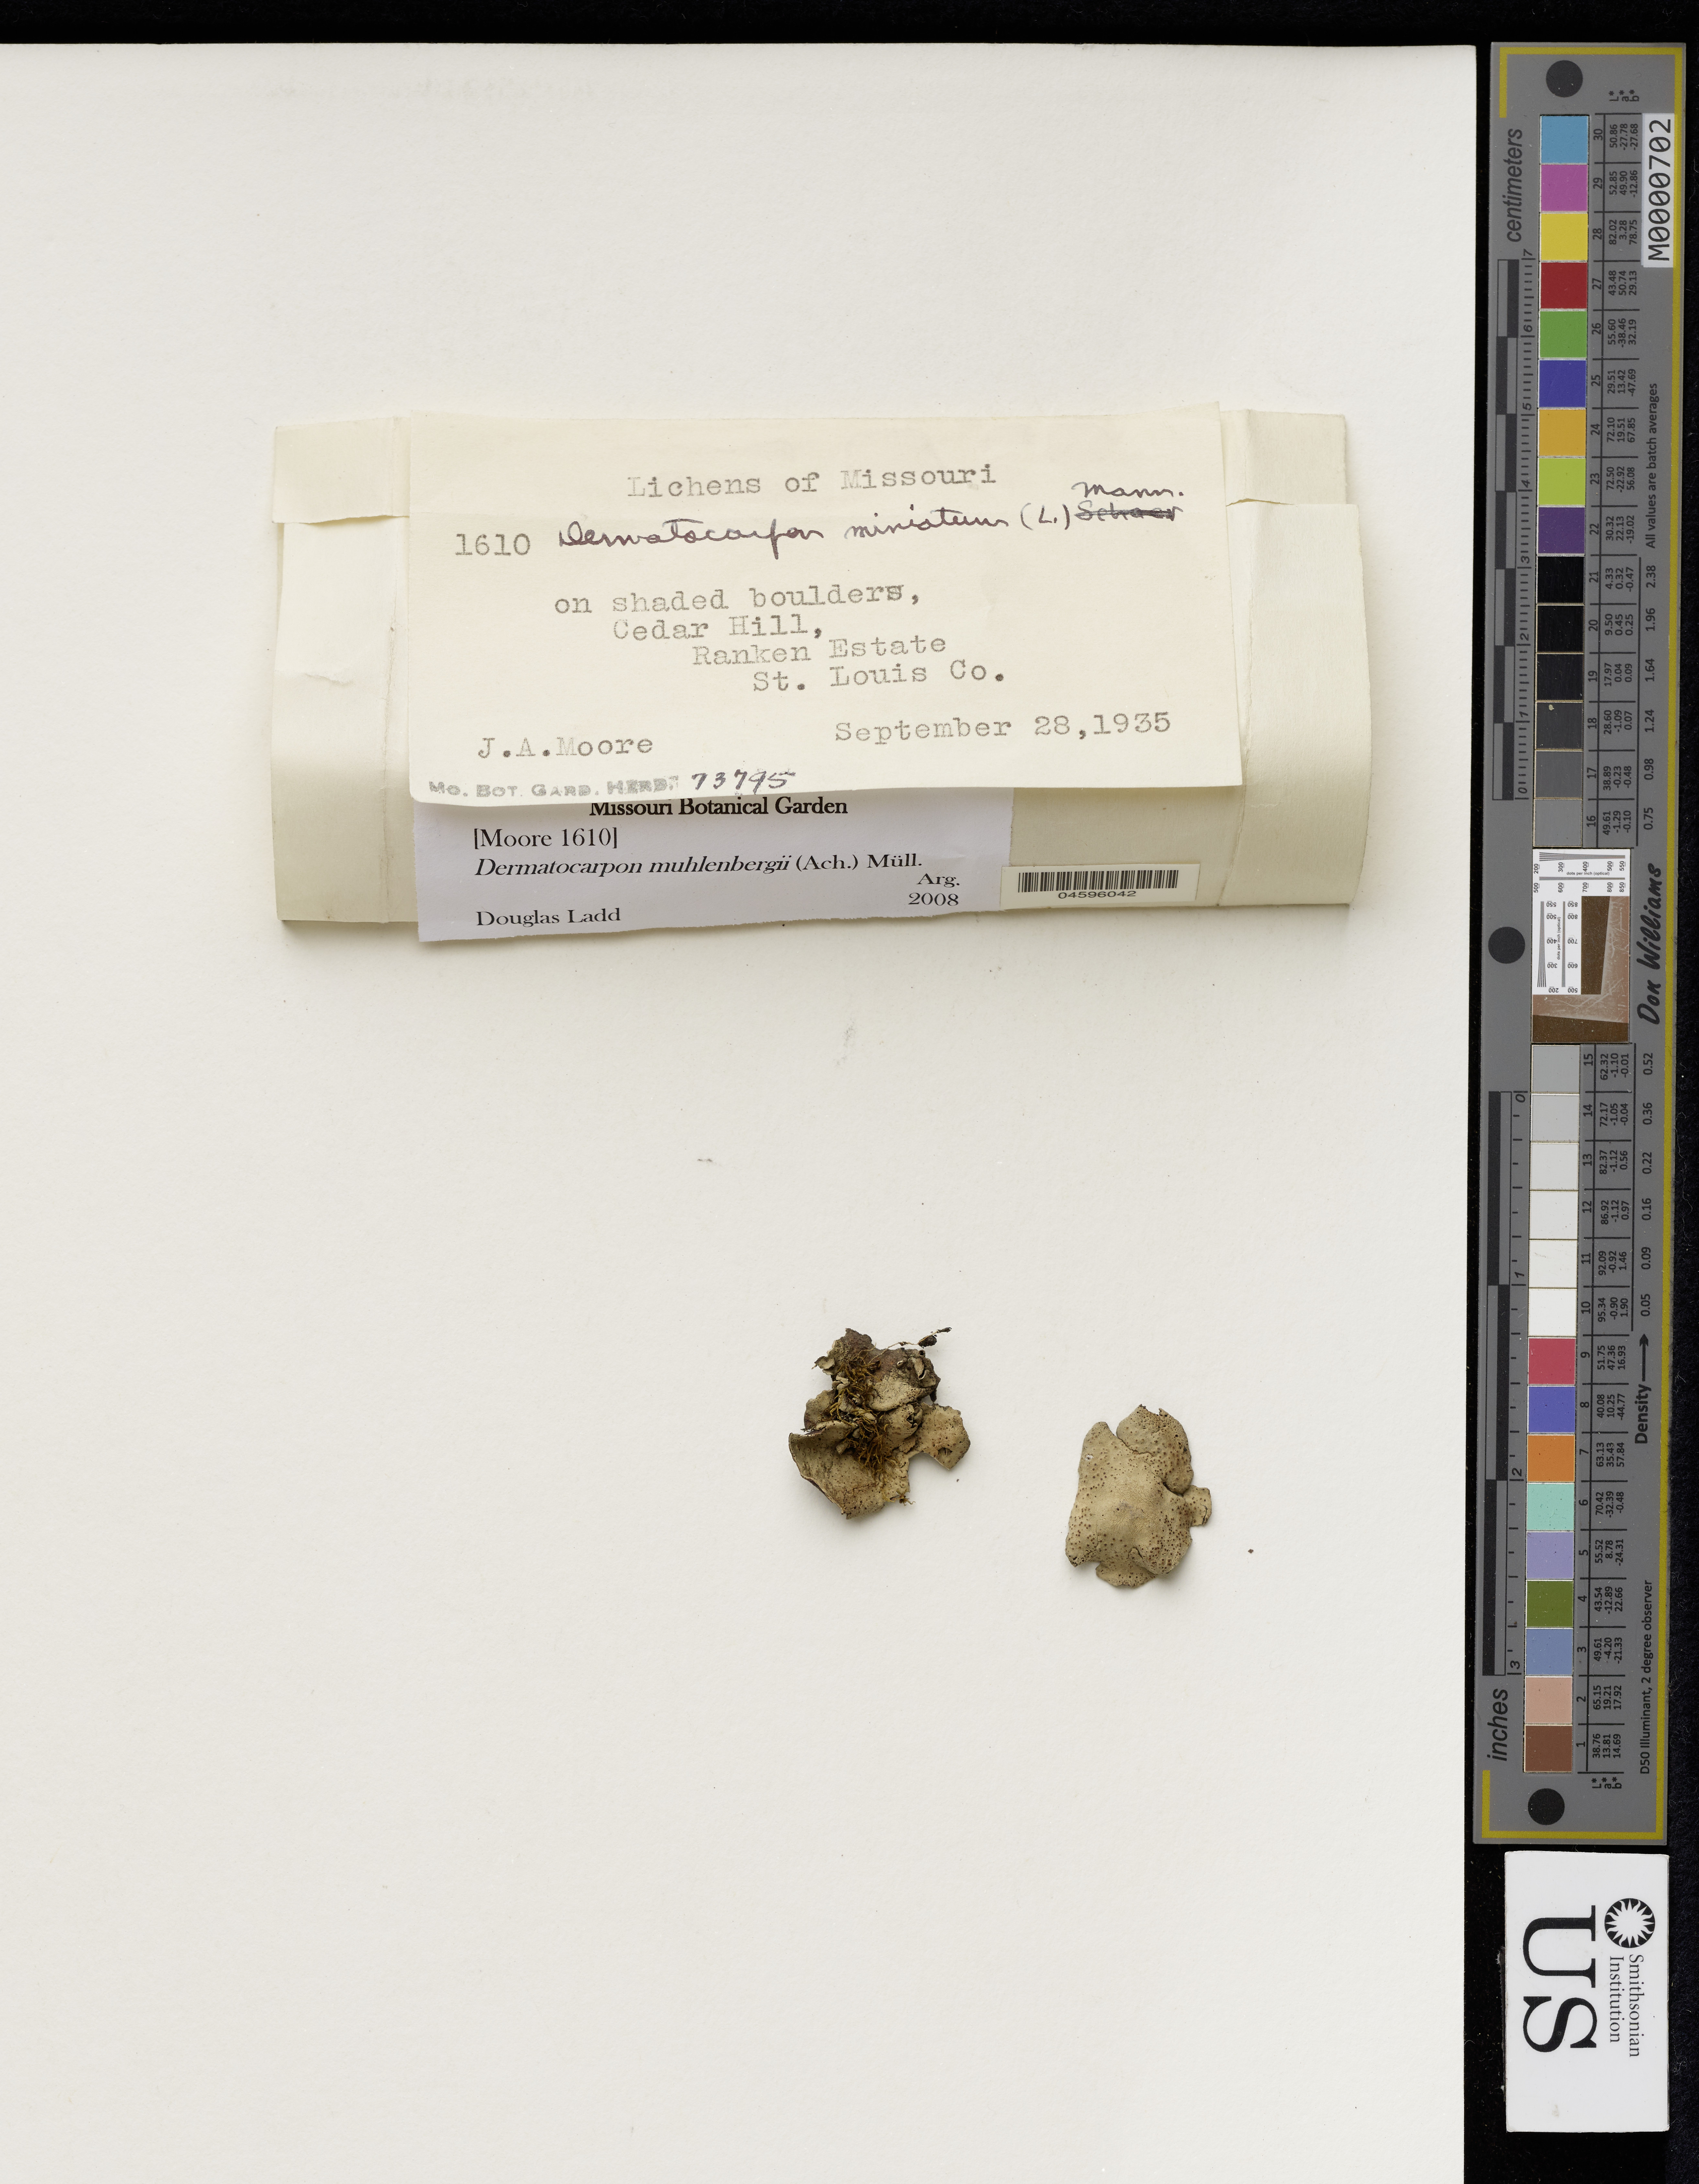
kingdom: Fungi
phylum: Ascomycota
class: Eurotiomycetes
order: Verrucariales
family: Verrucariaceae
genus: Dermatocarpon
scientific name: Dermatocarpon muhlenbergii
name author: (Ach.) Müll. Arg.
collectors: J. Moore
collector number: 1610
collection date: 1935-09-28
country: United States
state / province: Missouri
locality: On shaded boulders, Cedar Hill, Ranken Estate. St. Louis Co.